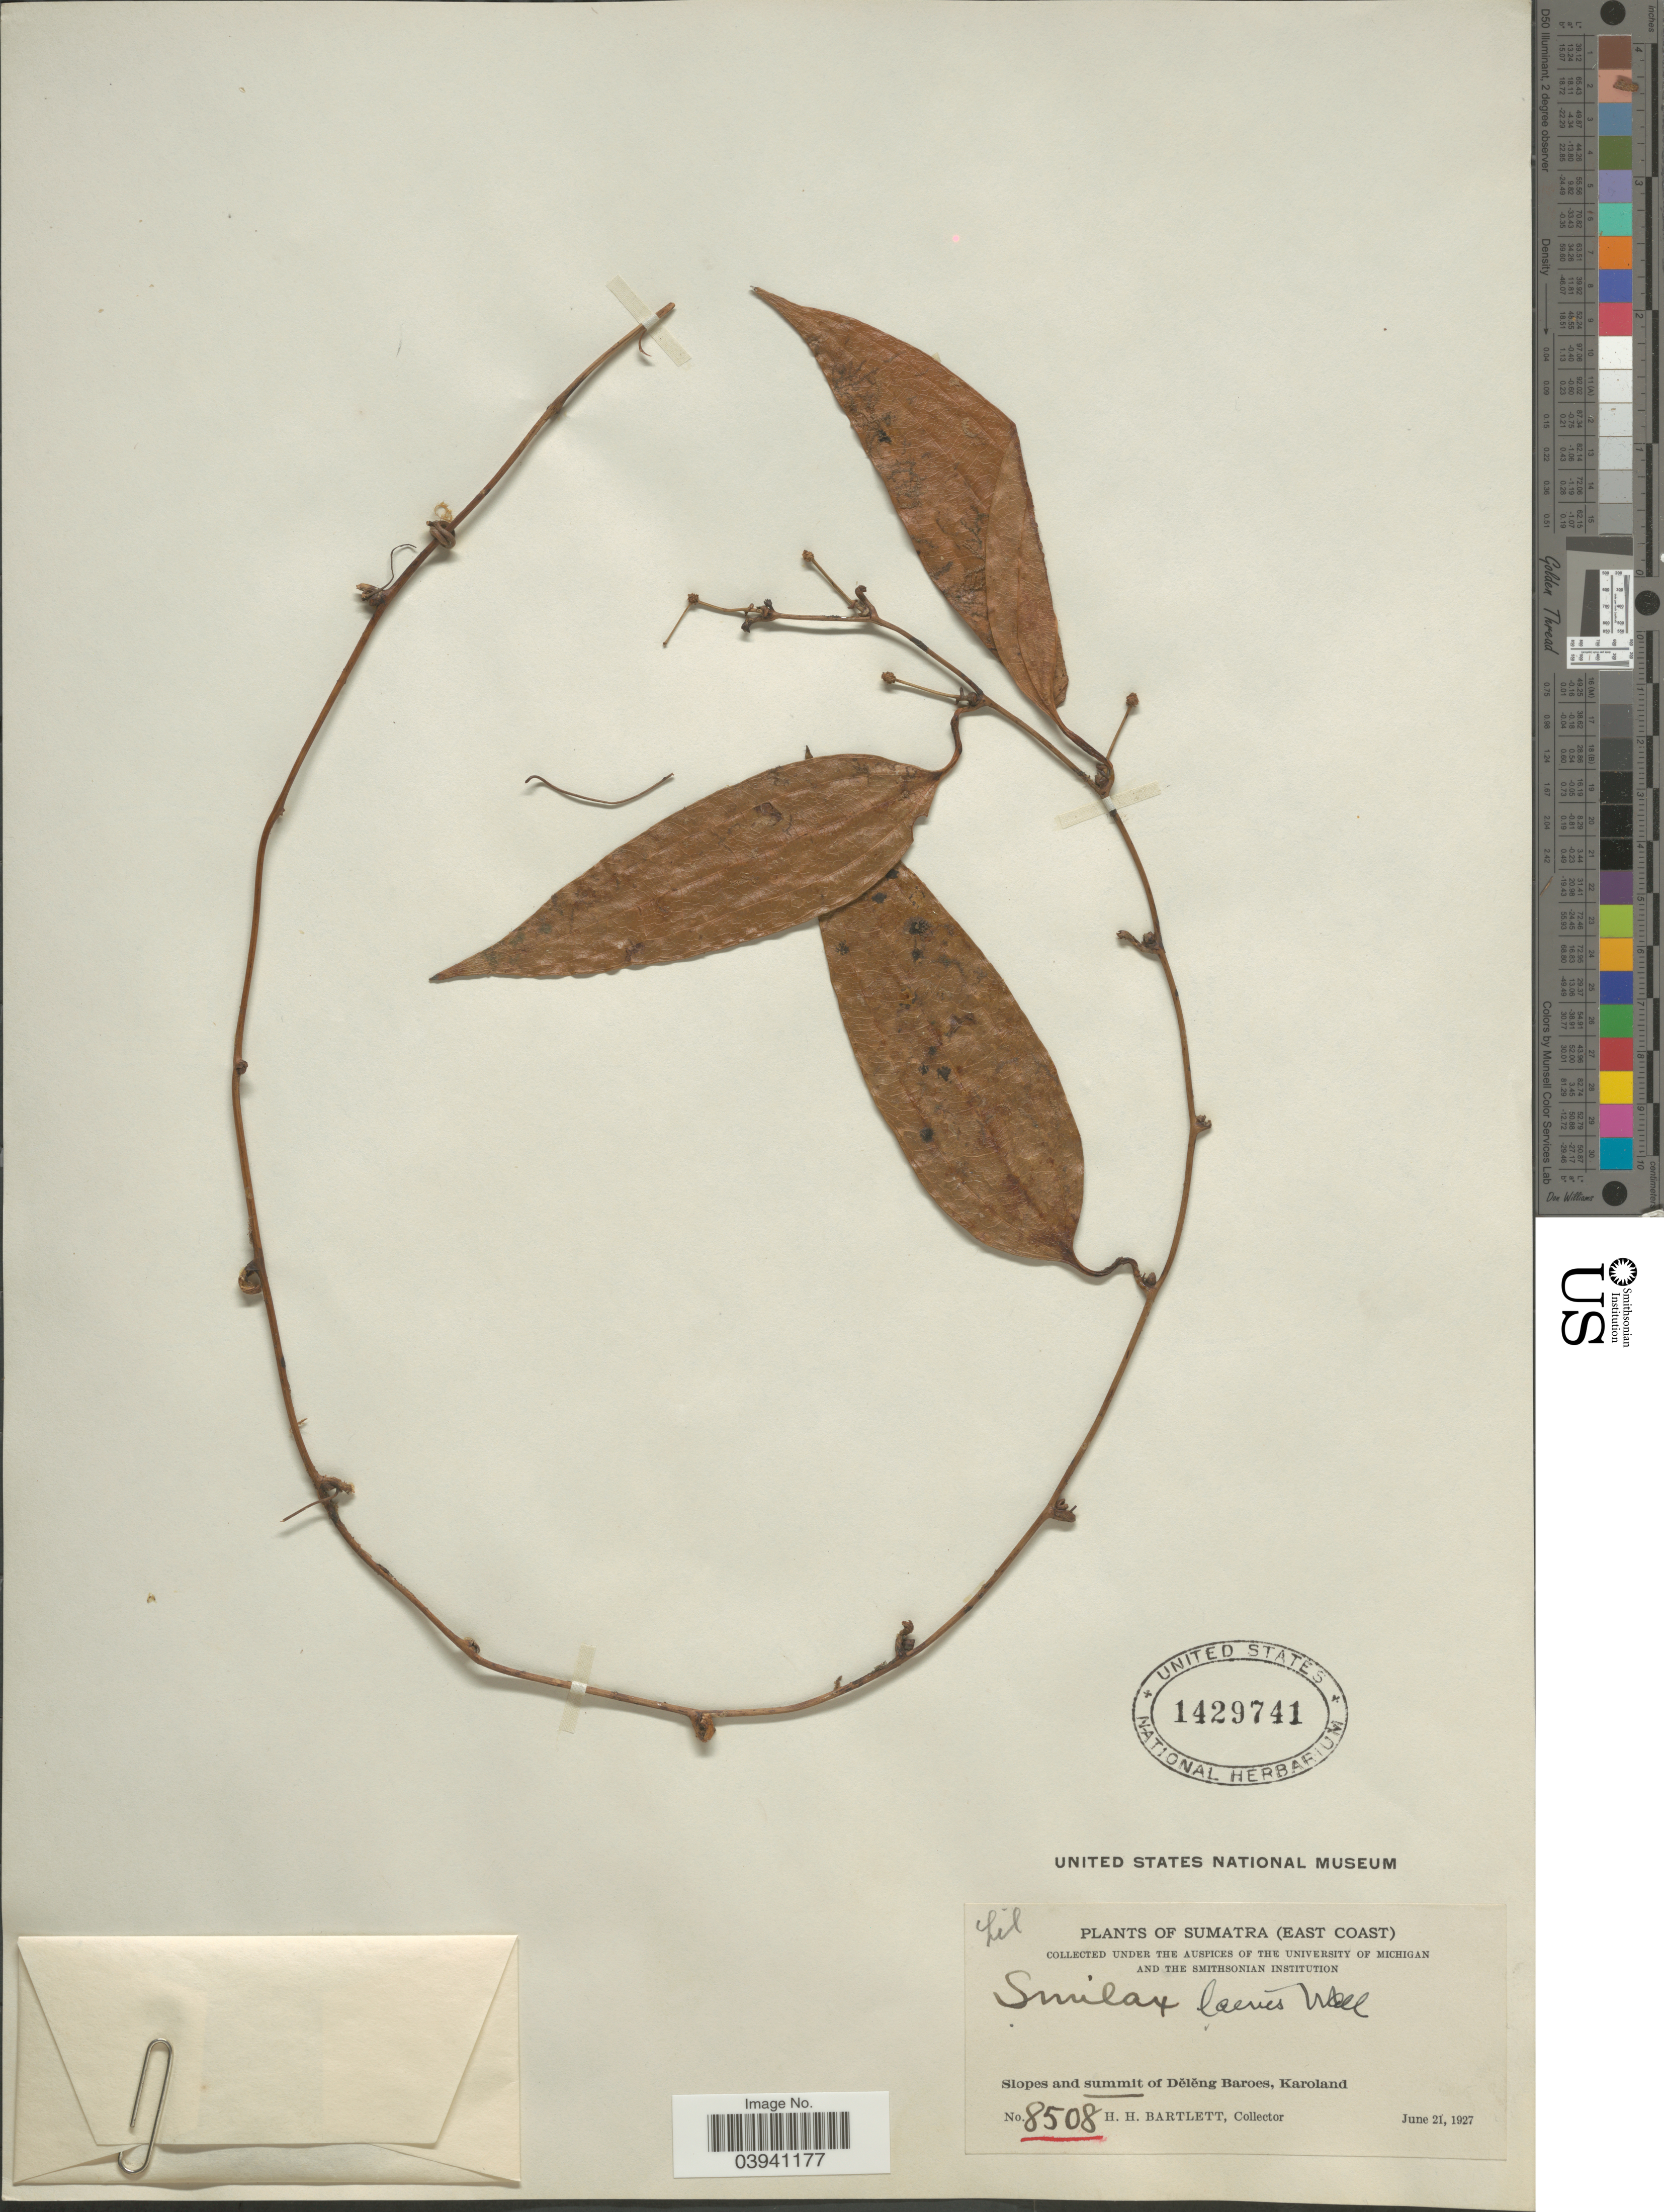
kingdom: Plantae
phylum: Tracheophyta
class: Liliopsida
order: Liliales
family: Smilacaceae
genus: Smilax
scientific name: Smilax laevis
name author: Wall. ex A. DC.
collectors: H. H. Bartlett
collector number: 8508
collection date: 1927-06-21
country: Indonesia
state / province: Sumatra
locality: East Coast. Slopes and summit of Dĕlĕng Baroes, Karoland.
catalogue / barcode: US 1429741